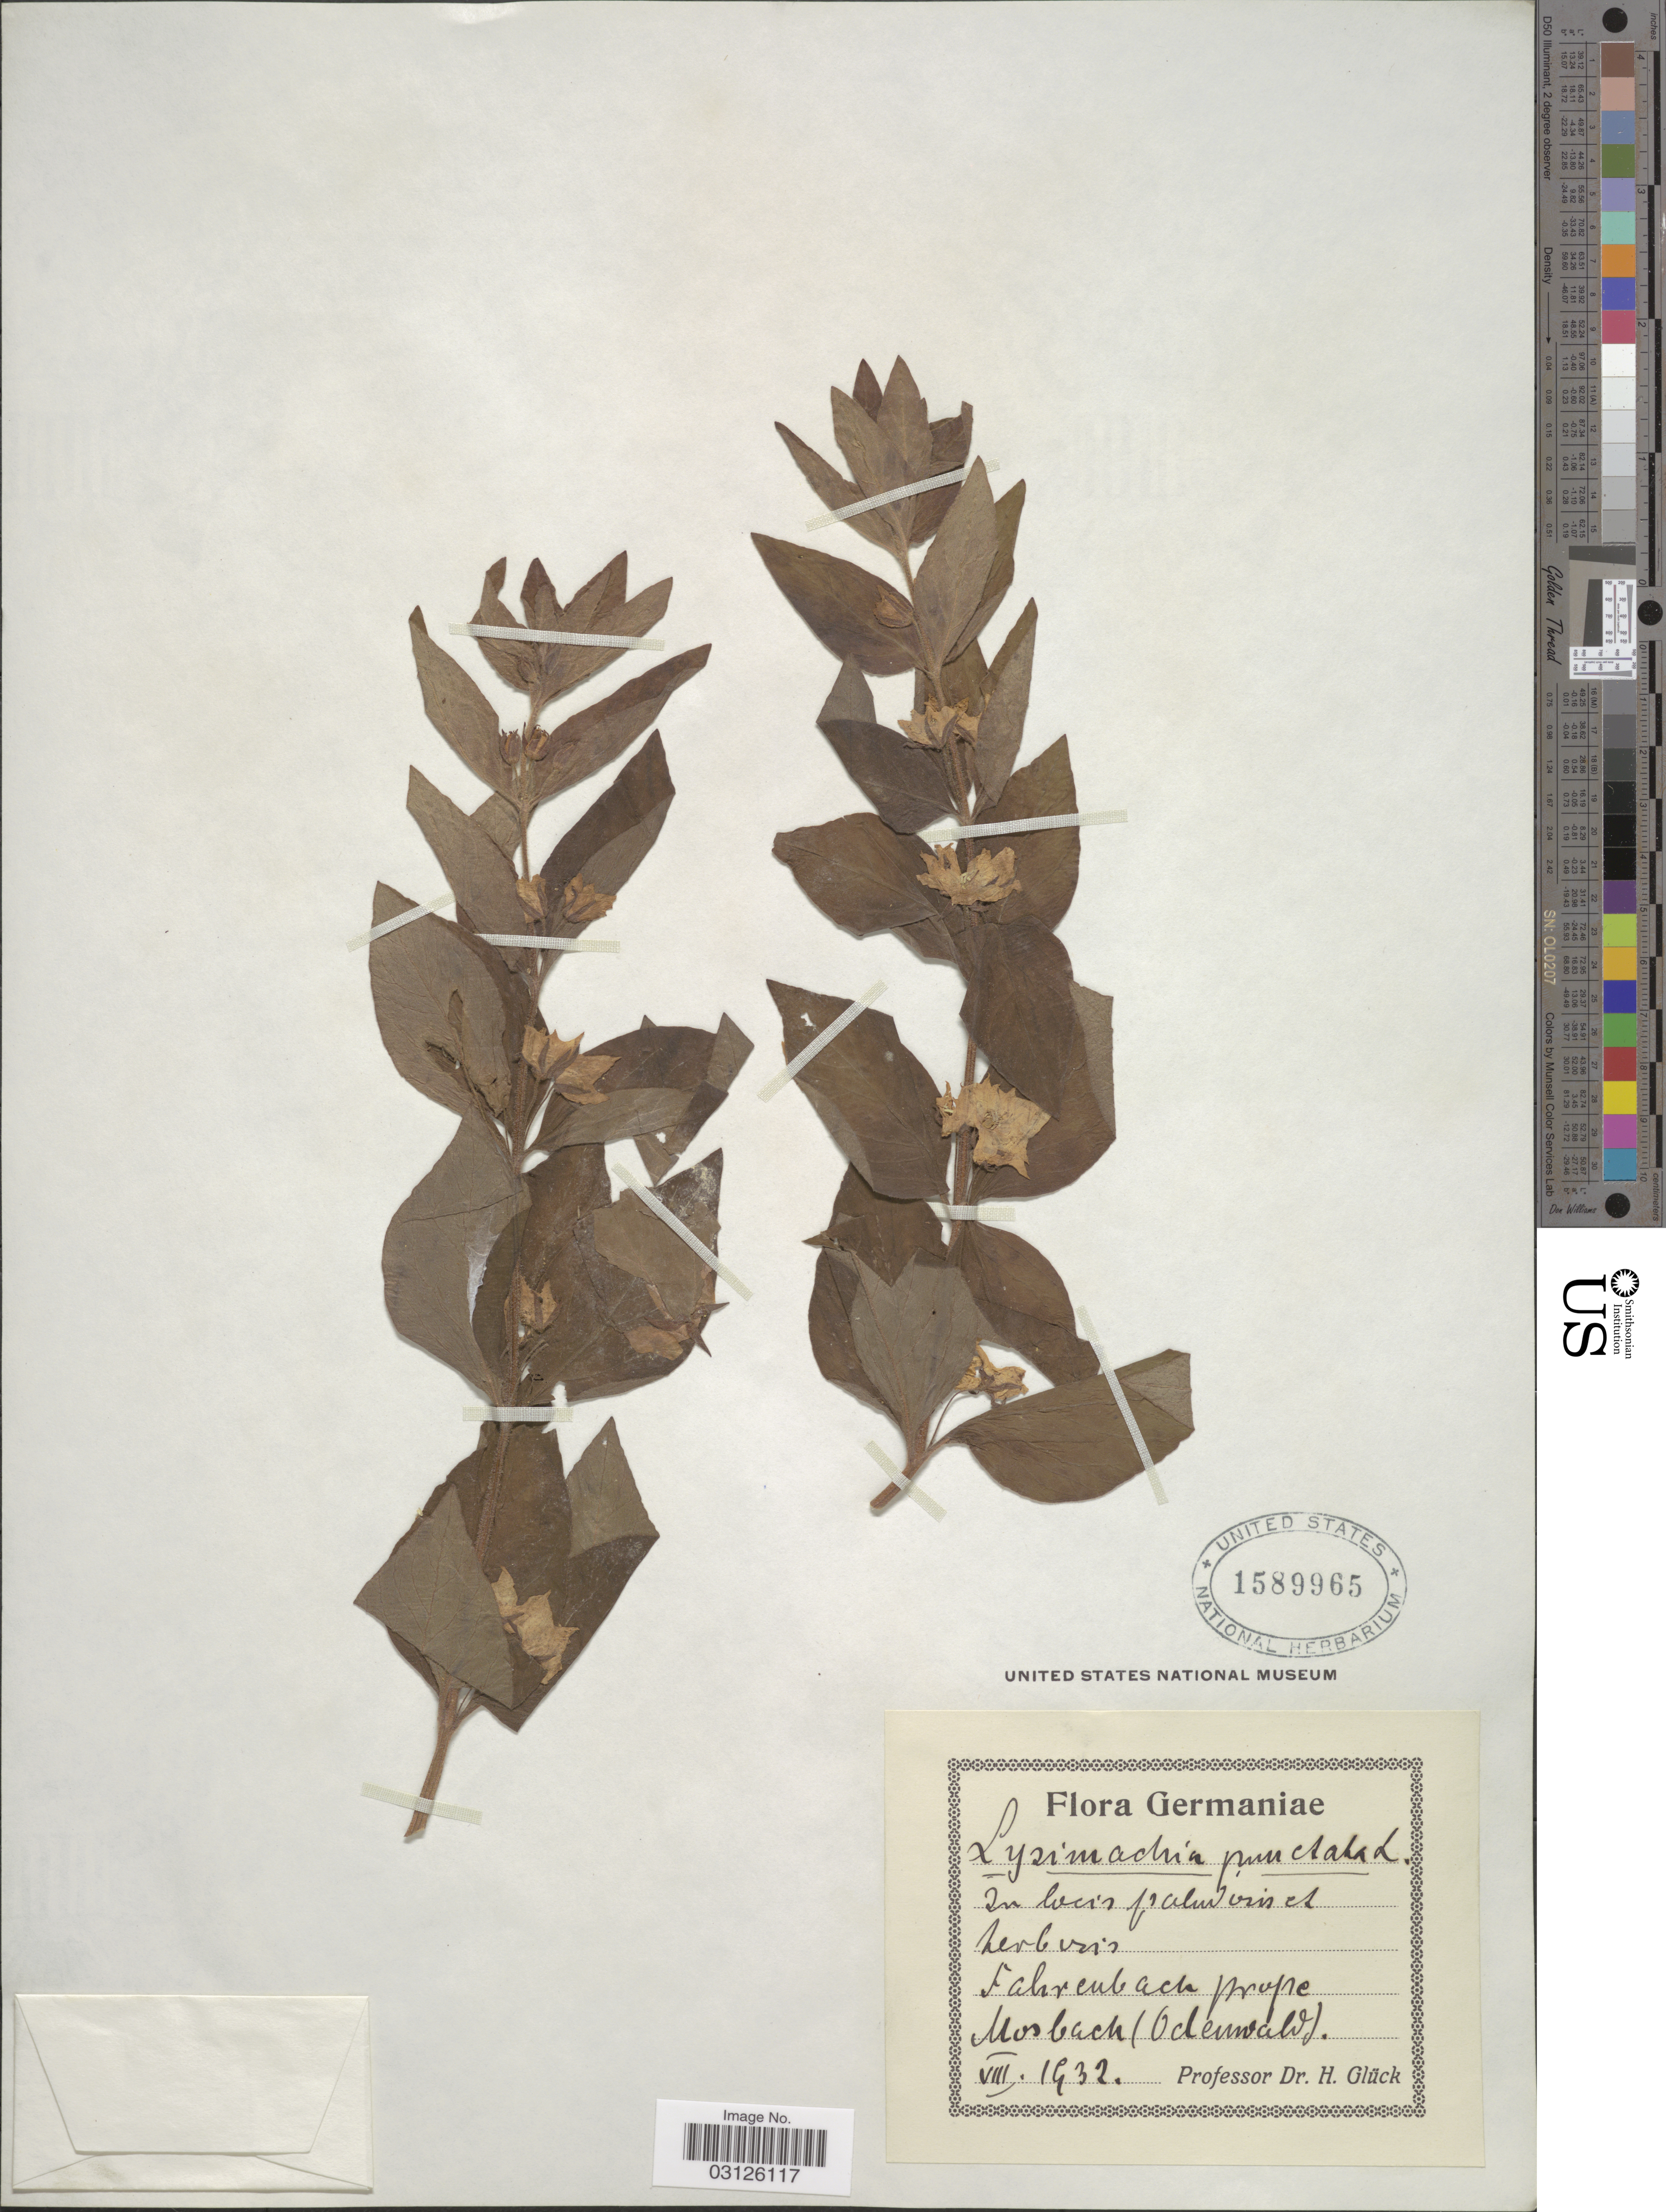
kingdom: Plantae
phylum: Tracheophyta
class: Magnoliopsida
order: Ericales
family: Primulaceae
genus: Lysimachia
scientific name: Lysimachia punctata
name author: L.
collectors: H. Glück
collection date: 1932-08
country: Germany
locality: Fahrenbach prope Mosbach (Odenwald).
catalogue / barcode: US 1589965